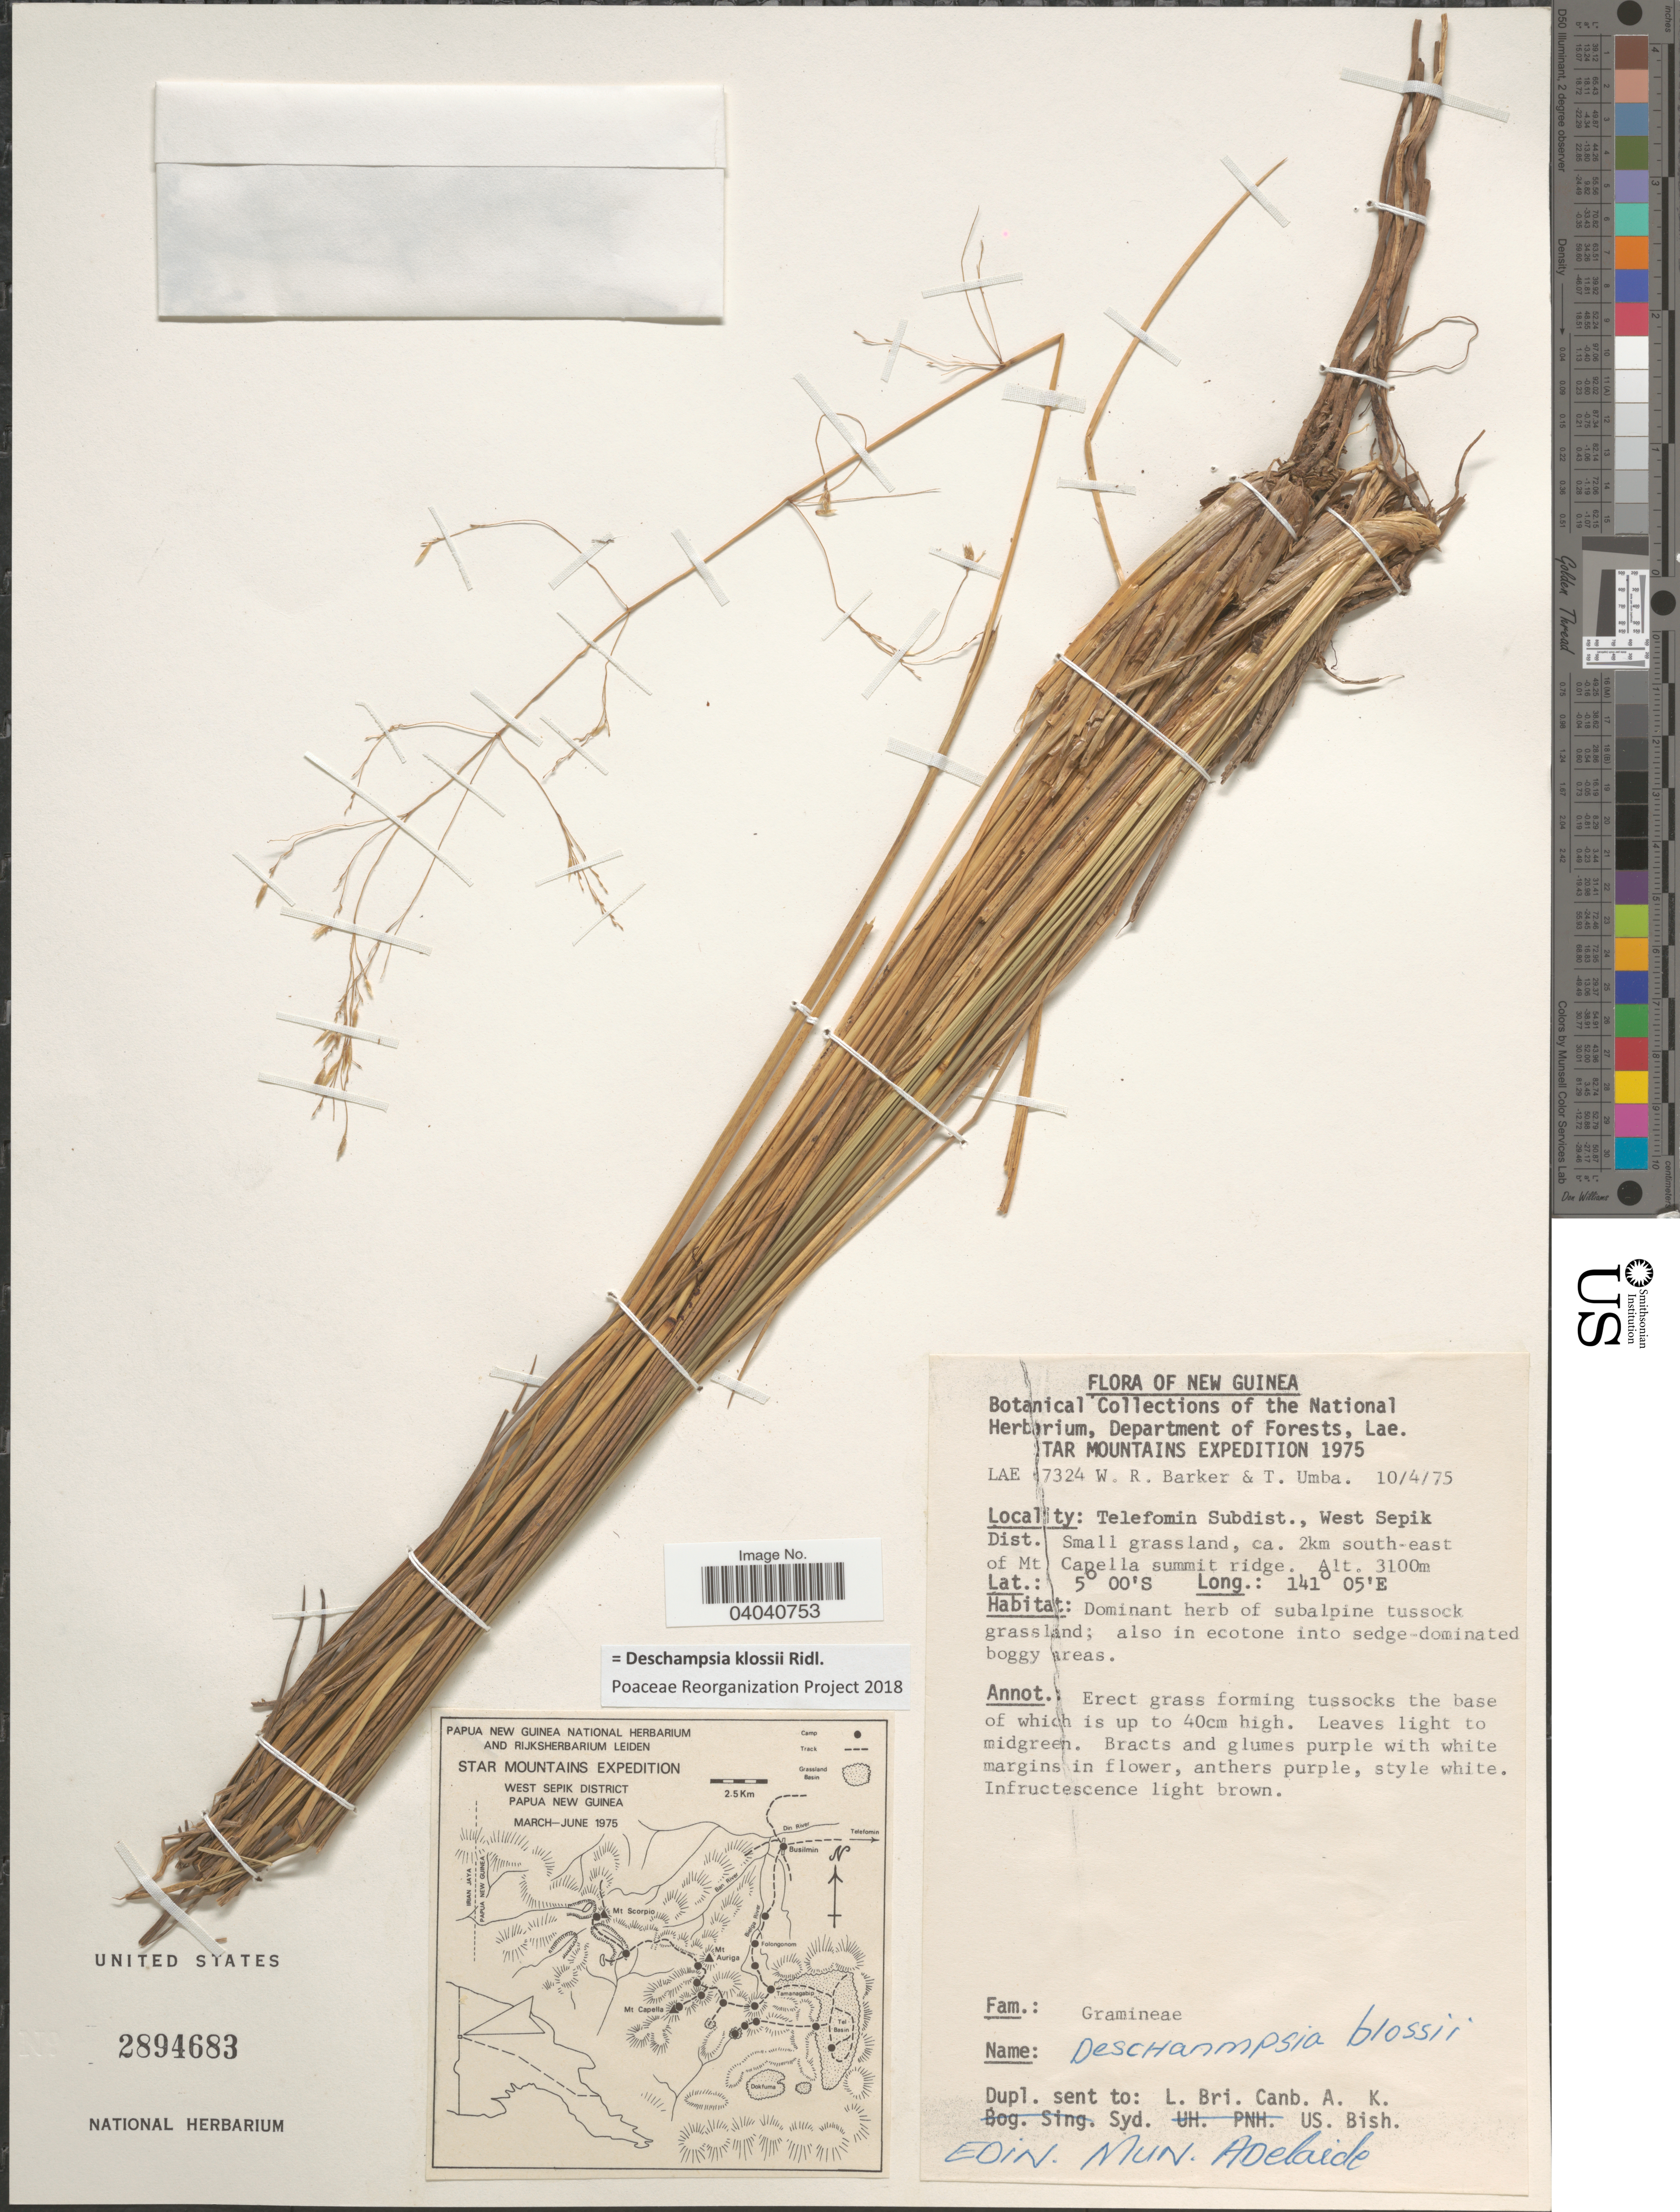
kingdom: Plantae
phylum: Tracheophyta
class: Liliopsida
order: Poales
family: Poaceae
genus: Deschampsia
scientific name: Deschampsia klossii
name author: Ridl.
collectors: W. R. Barker & T. Umba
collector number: LAE7324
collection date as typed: Transcribed d/m/y: 10/4/75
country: Papua New Guinea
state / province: Sandaun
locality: New Guinea. Telefomin Subdist., West Sepik Dist. Small grassland, ca. 2km south-east of Mt Capella summit ridge.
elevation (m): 3100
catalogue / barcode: US 2894683